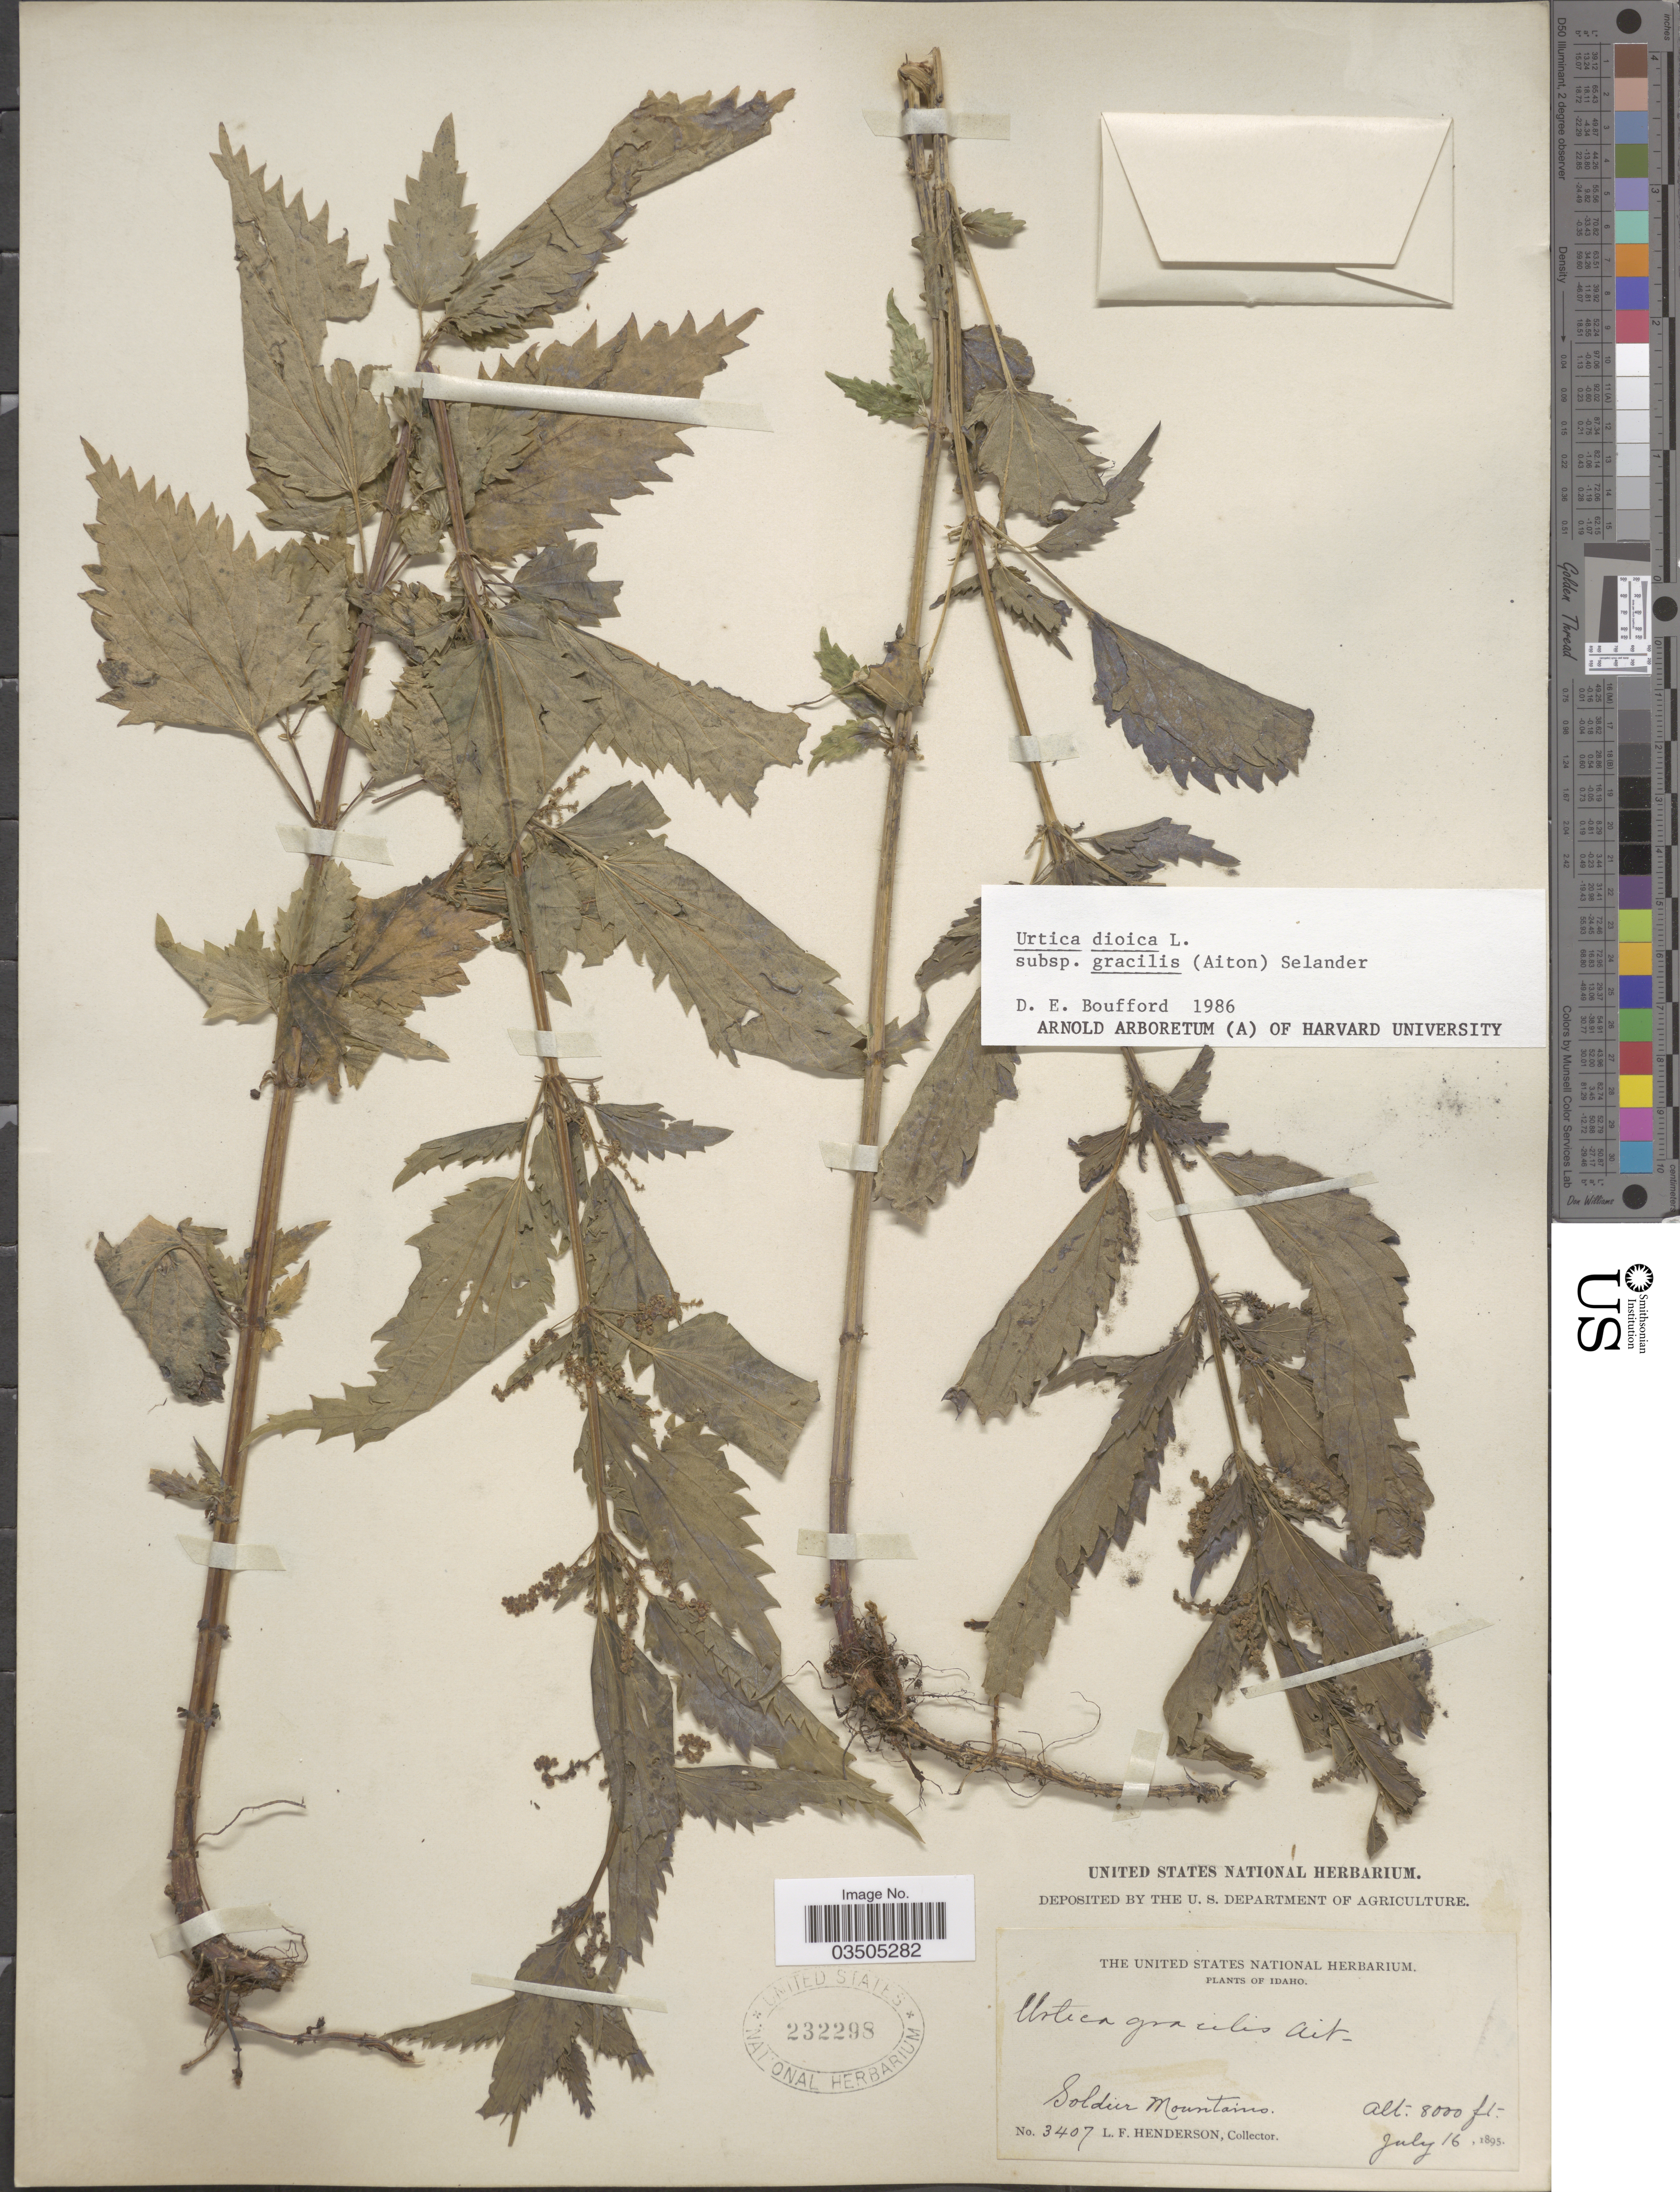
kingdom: Plantae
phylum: Tracheophyta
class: Magnoliopsida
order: Rosales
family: Urticaceae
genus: Urtica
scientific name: Urtica dioica subsp. gracilis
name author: L.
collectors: L. Henderson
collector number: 3407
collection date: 1895-07-16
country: United States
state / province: Idaho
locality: Soldier Mountains.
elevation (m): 2438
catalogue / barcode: US 232298